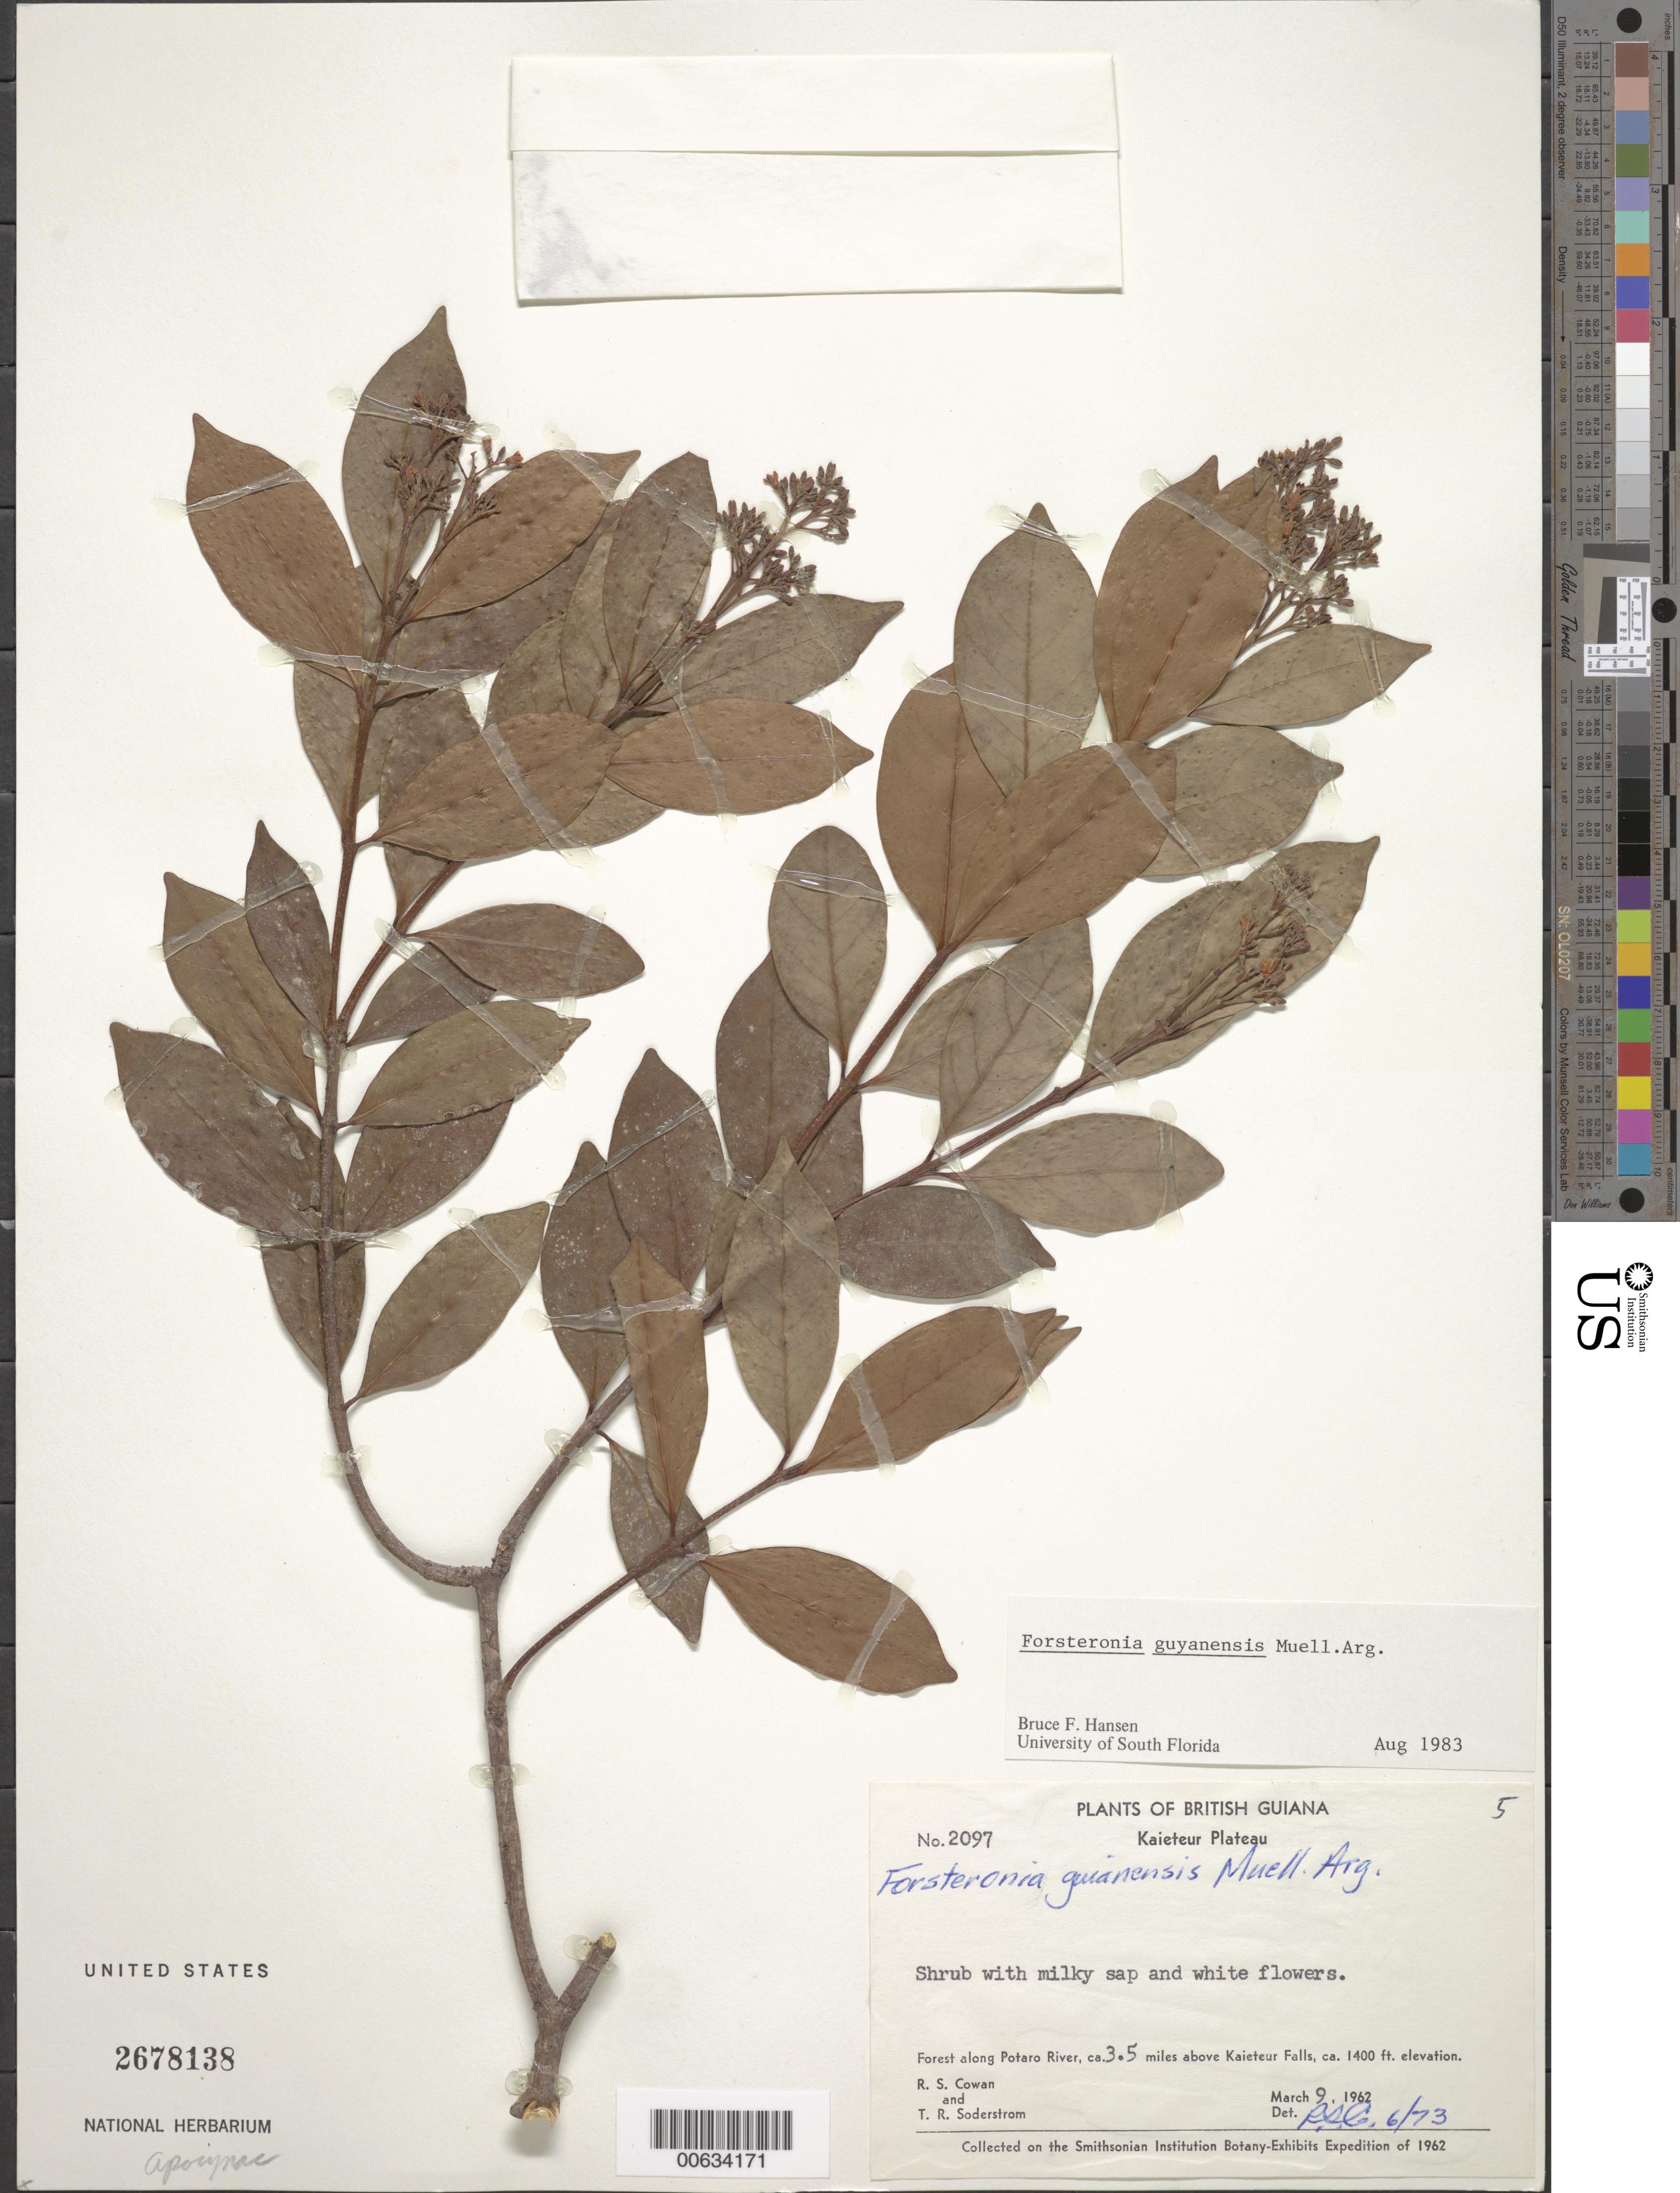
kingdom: Plantae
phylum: Tracheophyta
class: Magnoliopsida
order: Gentianales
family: Apocynaceae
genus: Forsteronia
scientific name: Forsteronia guyanensis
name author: Müll. Arg.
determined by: Hansen, B.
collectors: R. S. Cowan & T. R. Soderstrom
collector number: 2097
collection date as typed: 9-Mar-62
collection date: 1962-03-09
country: Guyana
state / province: Potaro-Siparuni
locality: Kaieteur plateau, Potaro R., ca 3.5 miles above Kaieteur Falls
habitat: Forest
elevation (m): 427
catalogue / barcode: US 2678138